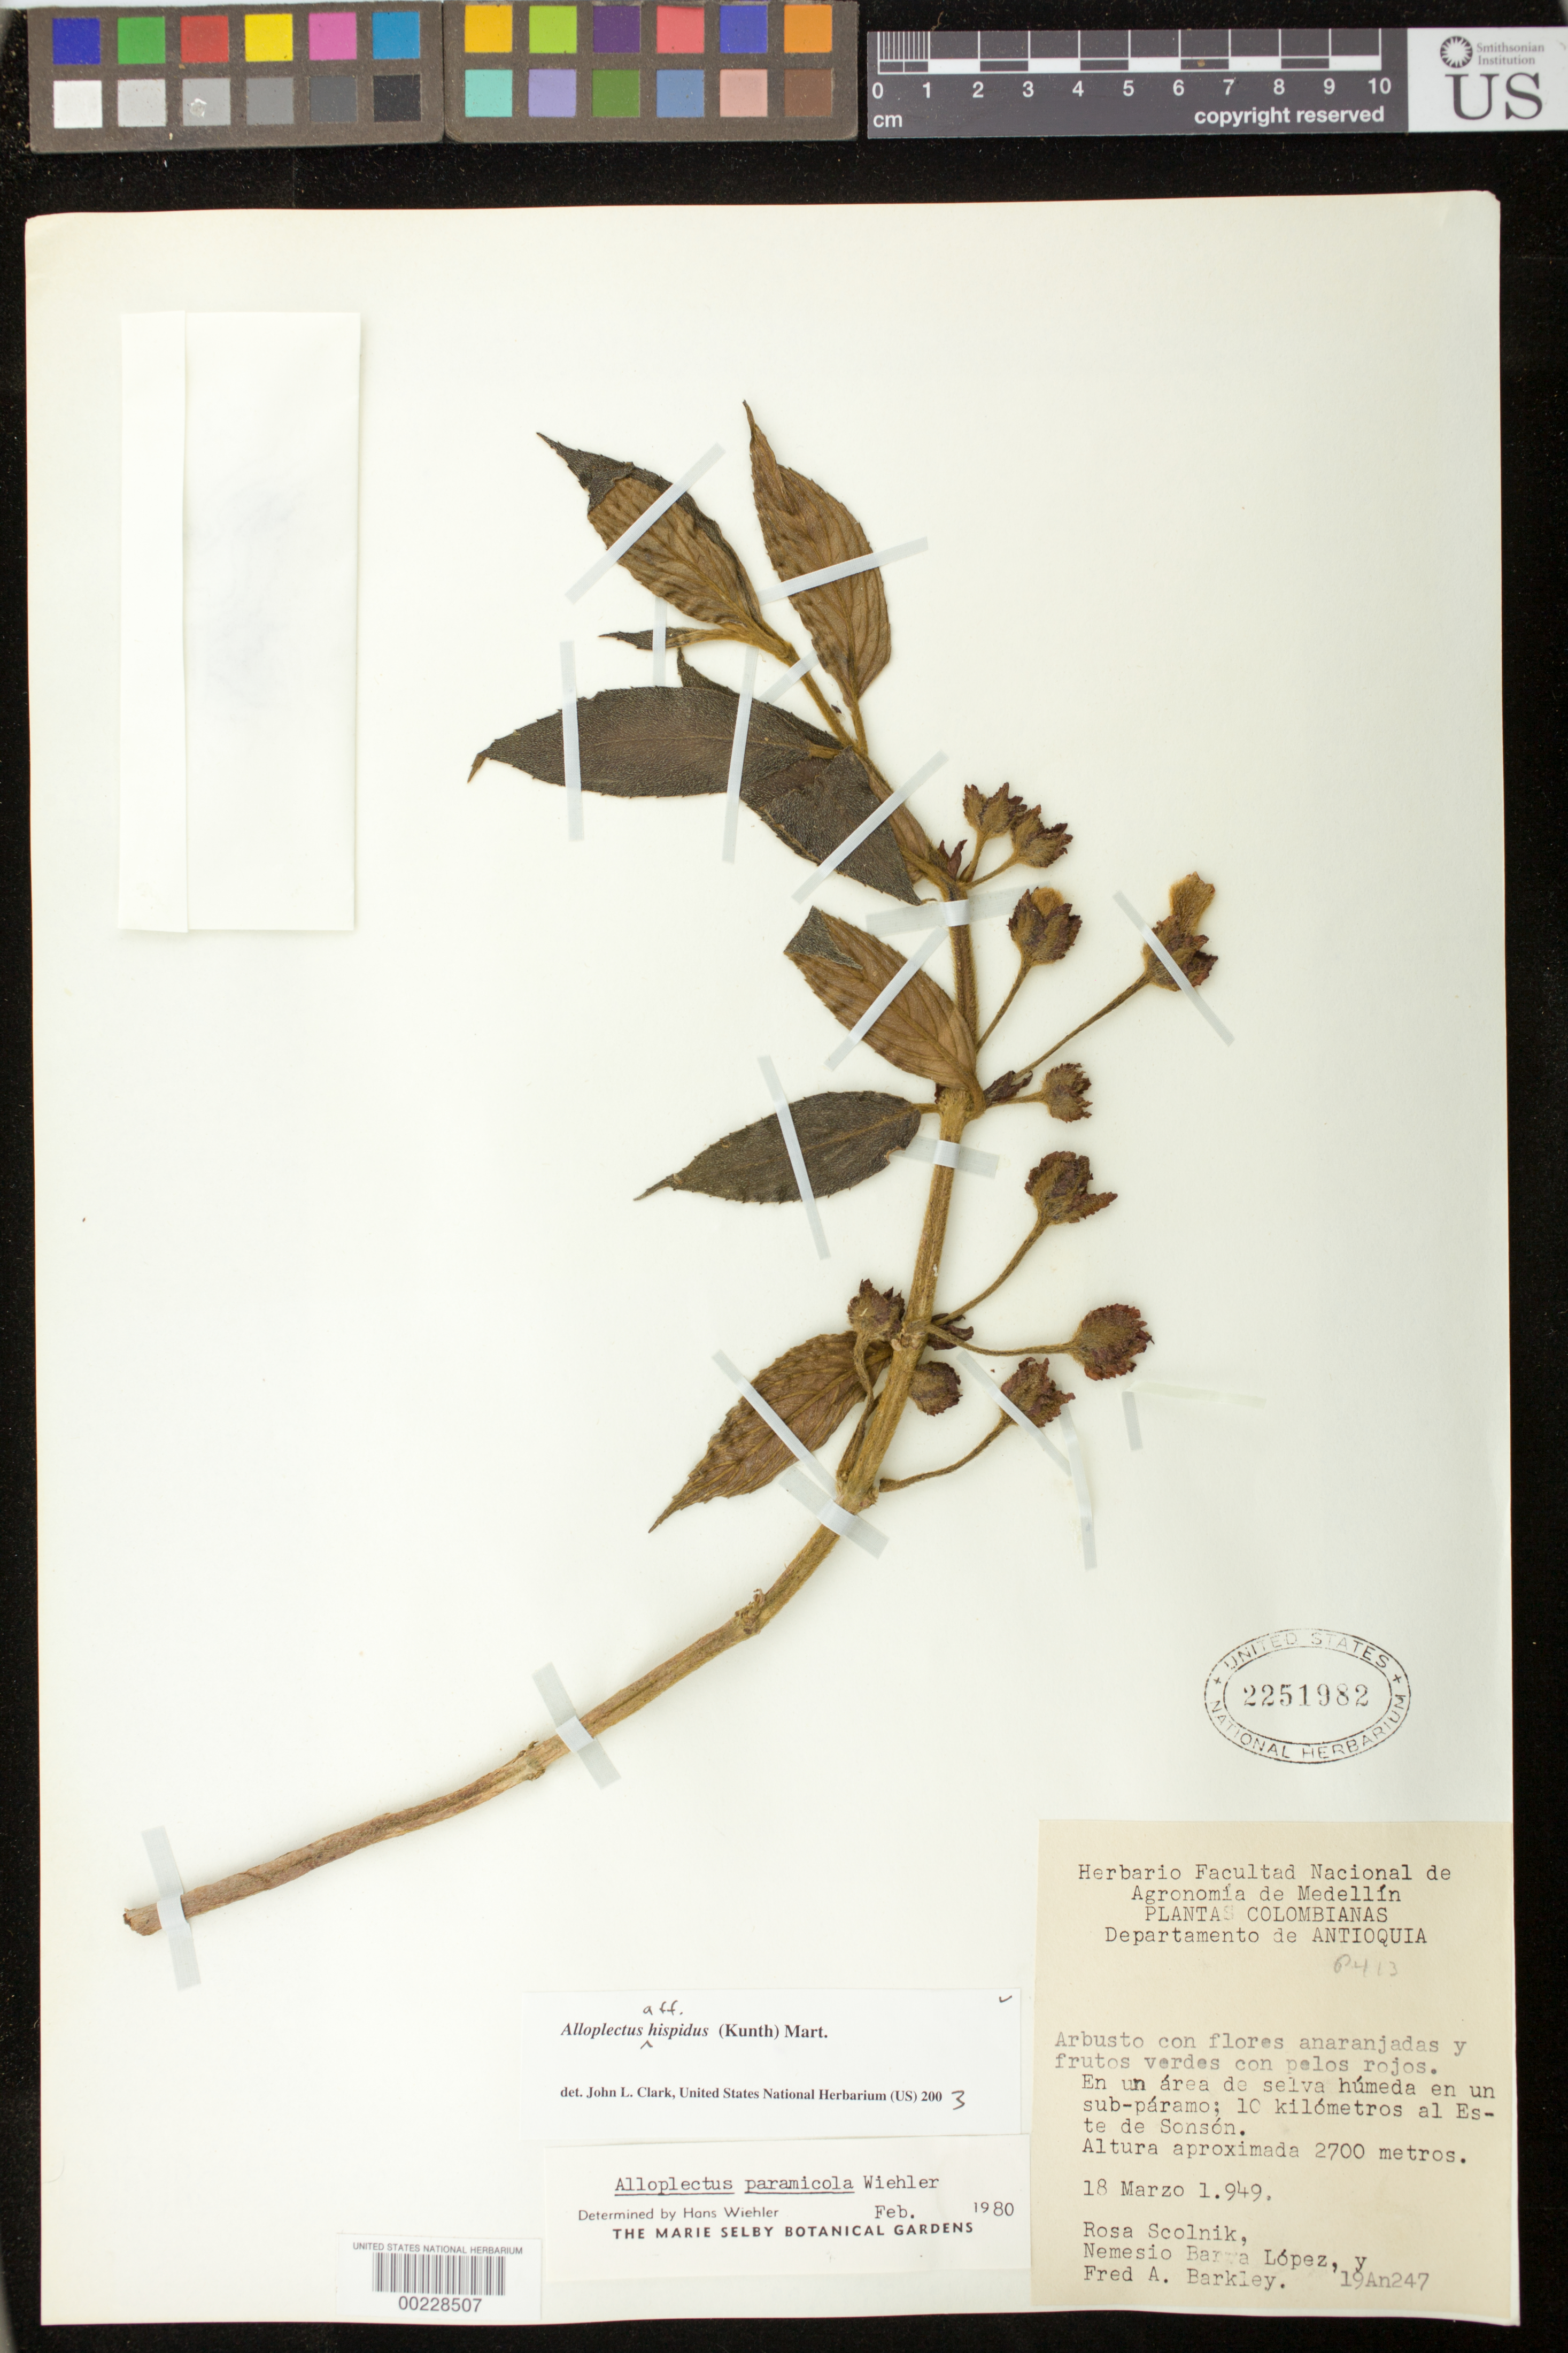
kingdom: Plantae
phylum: Tracheophyta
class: Magnoliopsida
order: Lamiales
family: Gesneriaceae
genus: Columnea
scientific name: Columnea sp.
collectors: R. Scolnik, N. Lopez & F. A. Barkley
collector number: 19An 247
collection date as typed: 18 Mar 1949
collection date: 1949-03-18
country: Colombia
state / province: Antioquia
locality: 10 km al este de Sonson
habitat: In an area of humid forest and sub-paramo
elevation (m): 2700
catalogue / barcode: US 2251982